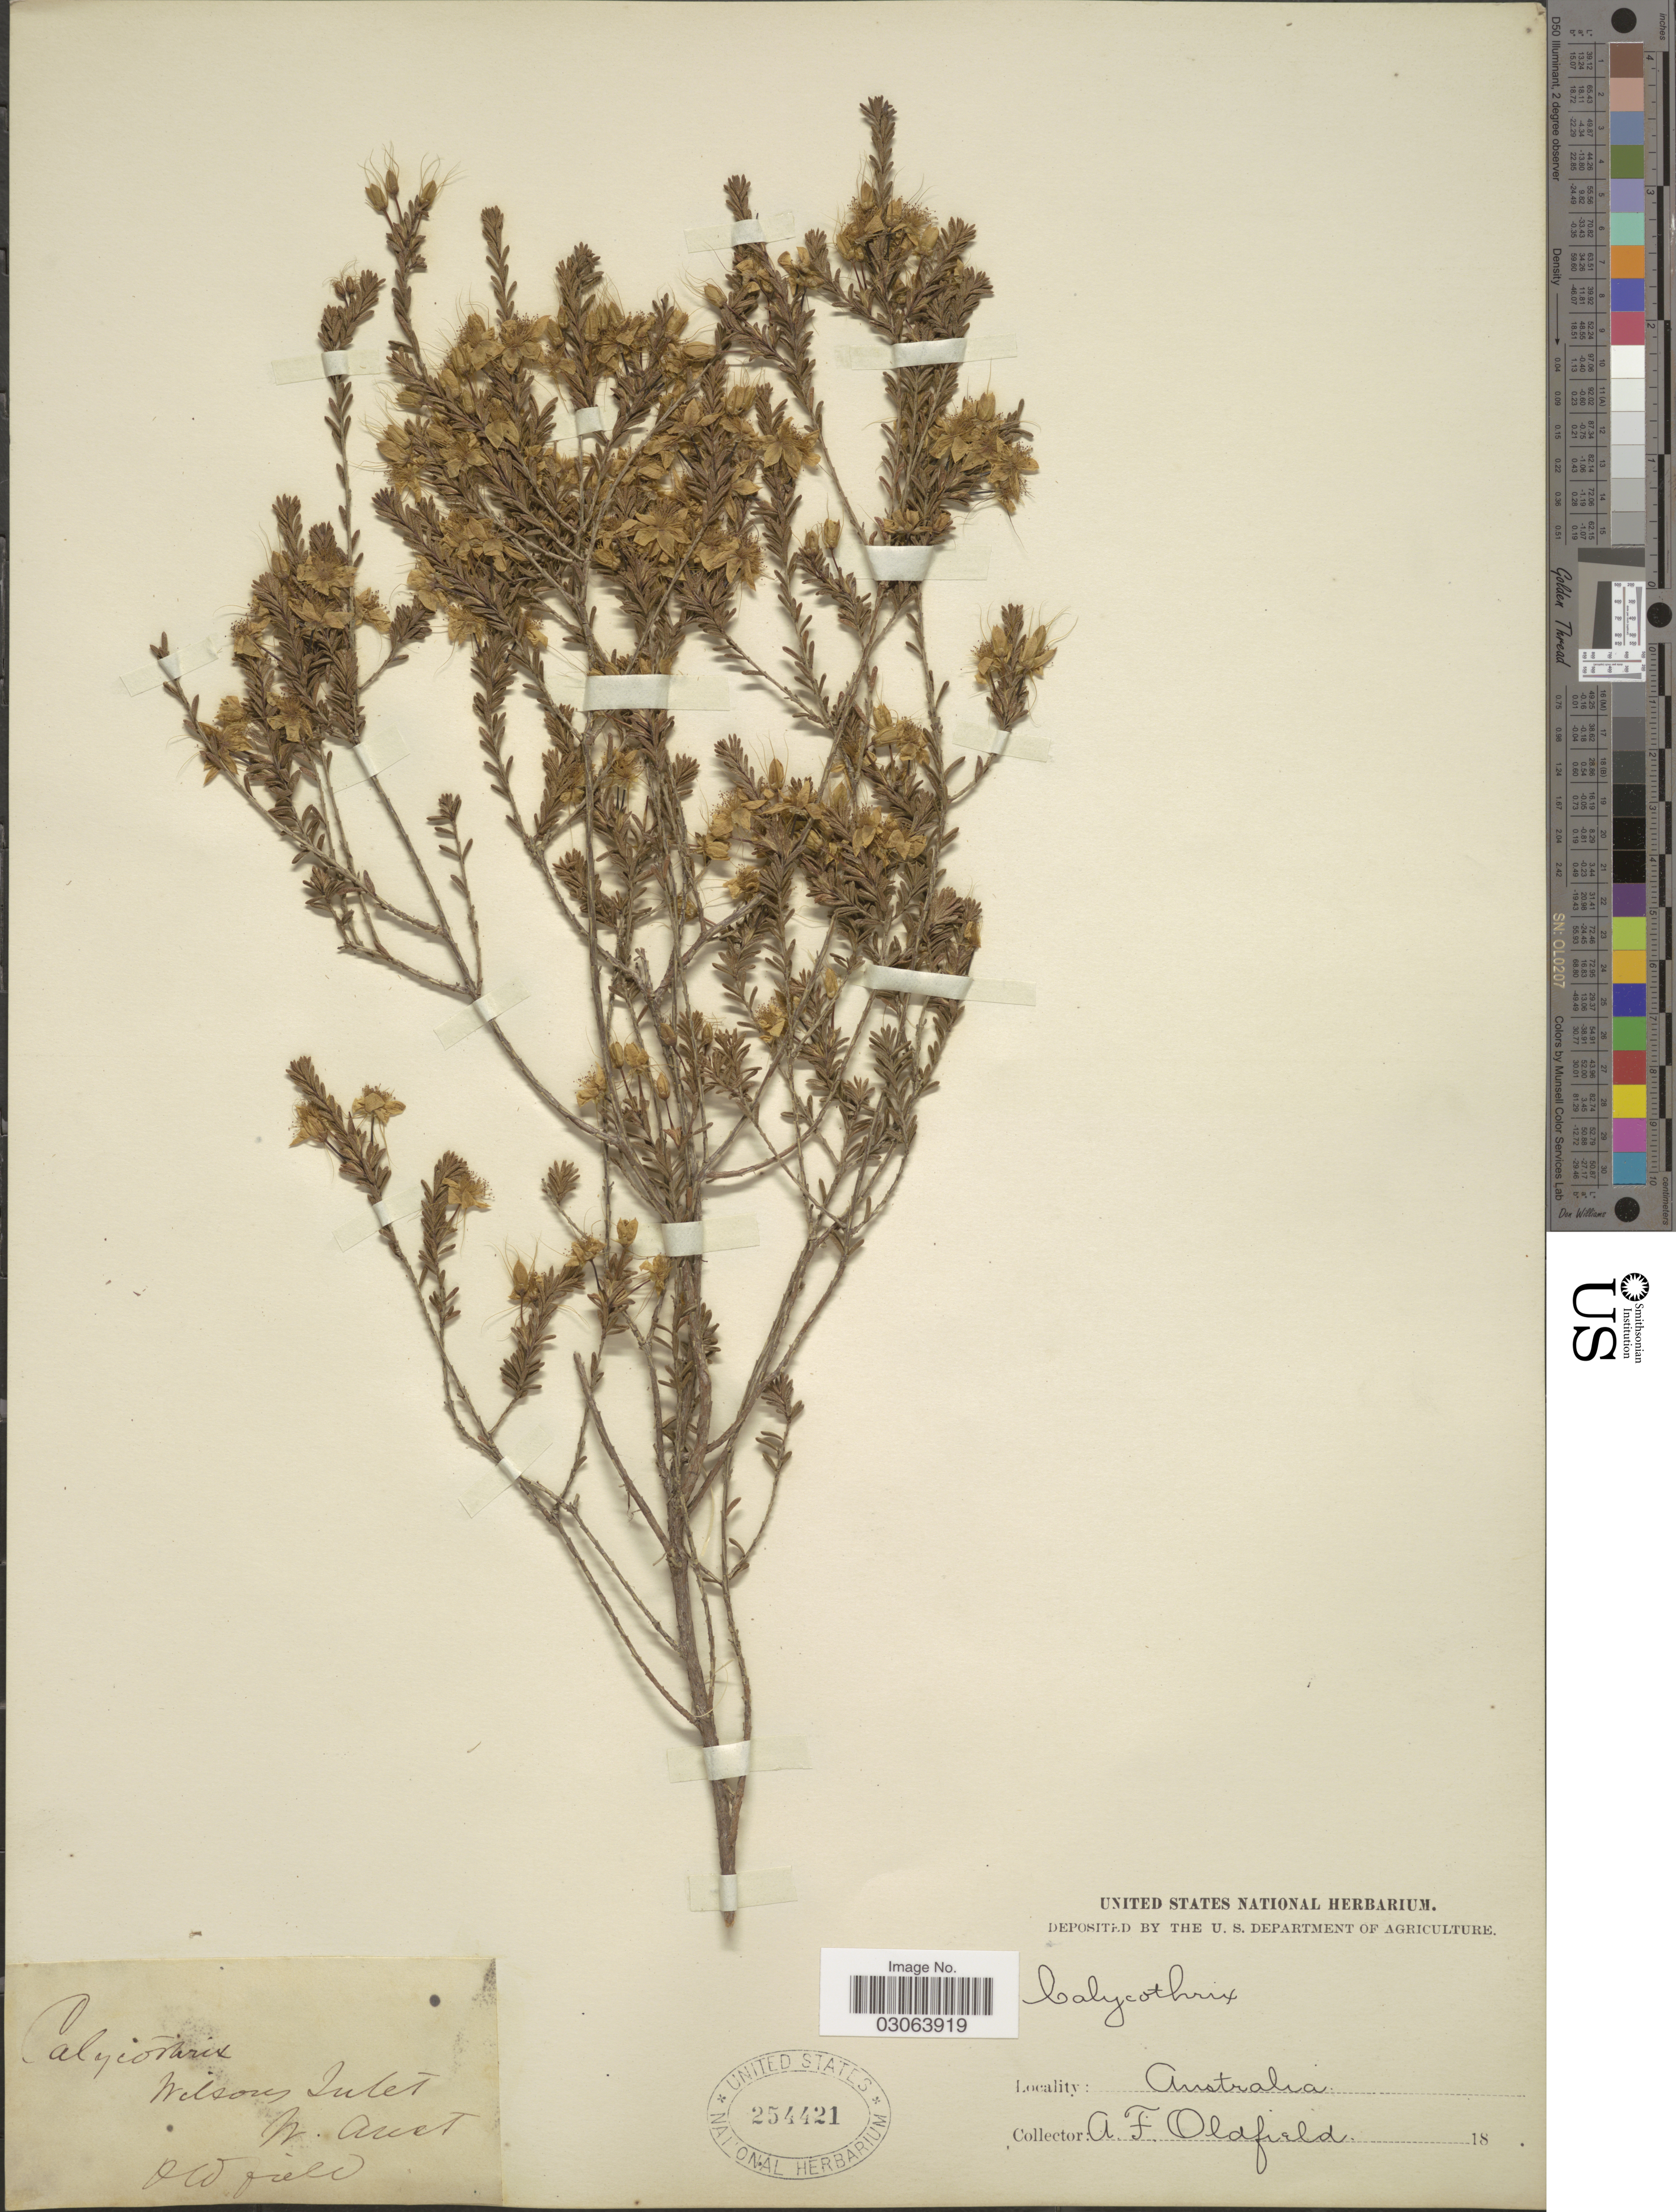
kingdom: Plantae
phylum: Tracheophyta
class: Magnoliopsida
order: Myrtales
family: Myrtaceae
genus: Calytrix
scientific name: Calytrix sp.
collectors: A. Oldfield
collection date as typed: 18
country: Australia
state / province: Western Australia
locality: Wilsons Inlet.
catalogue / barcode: US 254421